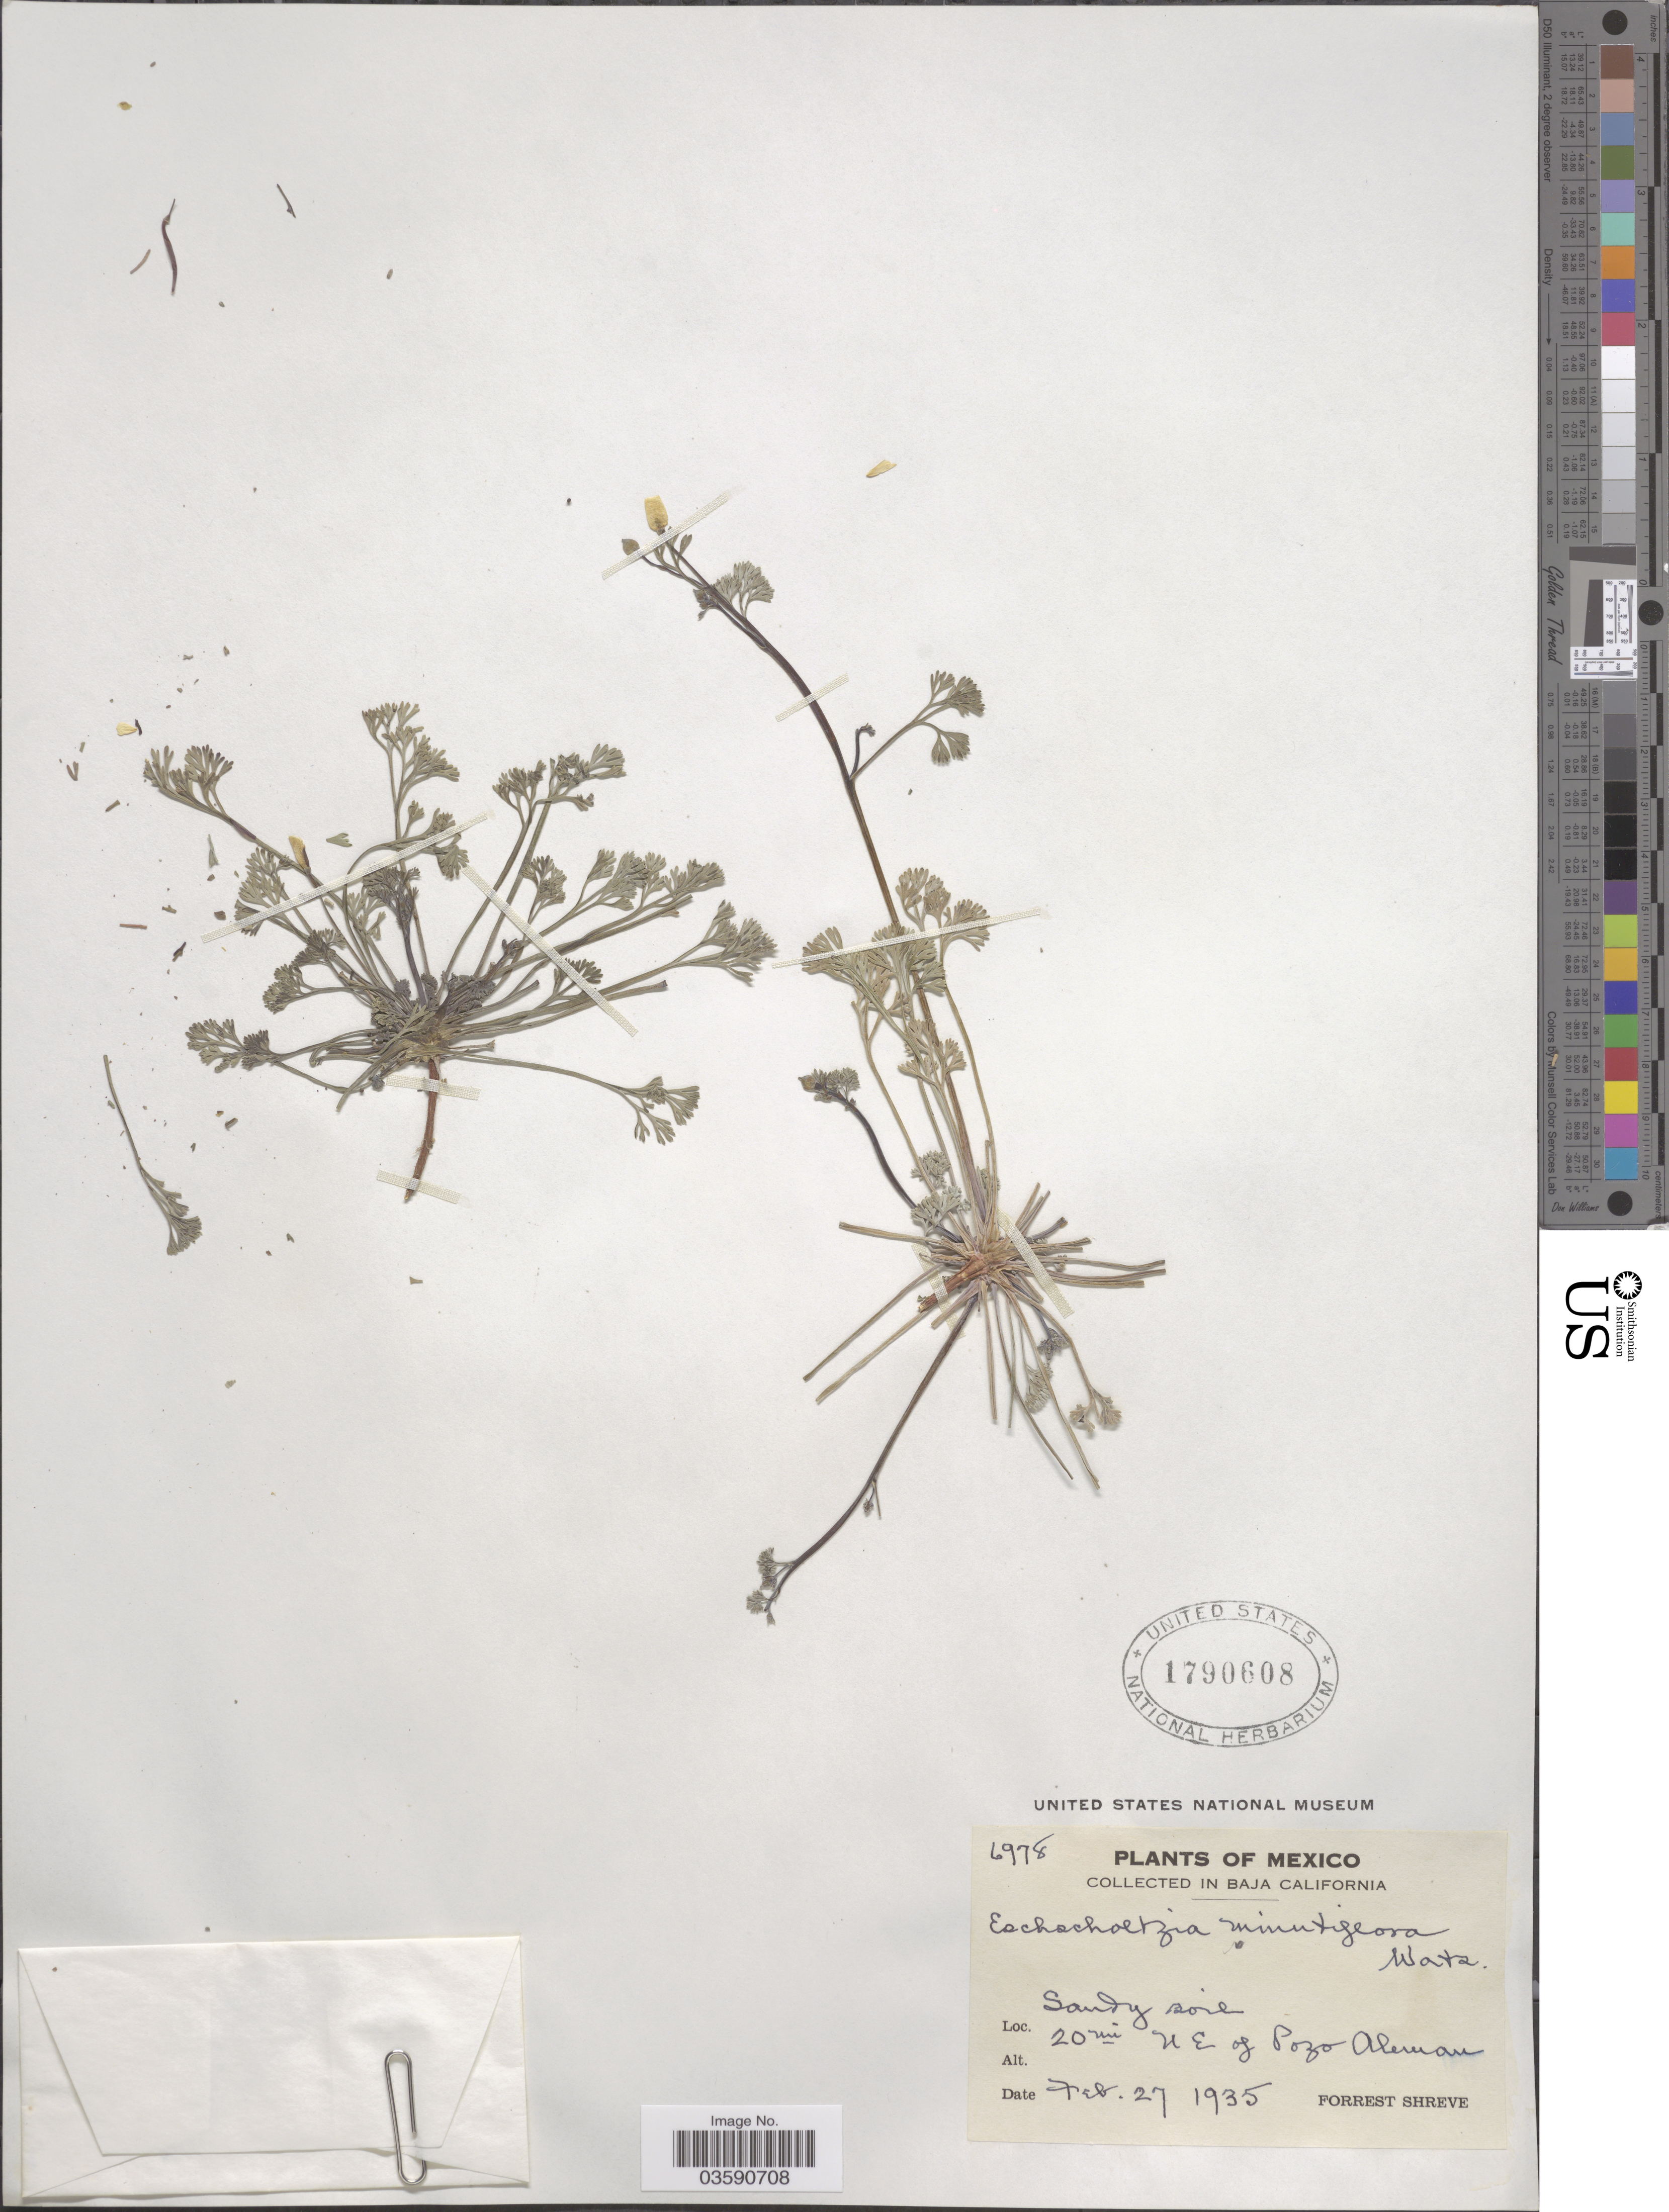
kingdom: Plantae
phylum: Tracheophyta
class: Magnoliopsida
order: Ranunculales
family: Papaveraceae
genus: Eschscholzia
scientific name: Eschscholzia minutiflora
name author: S. Watson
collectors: F. Shreve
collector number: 6978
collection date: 1935-02-27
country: Mexico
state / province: Baja California Norte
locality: Sandy soil, 20 mi. NE of Pozo Aleman.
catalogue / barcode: US 1790608